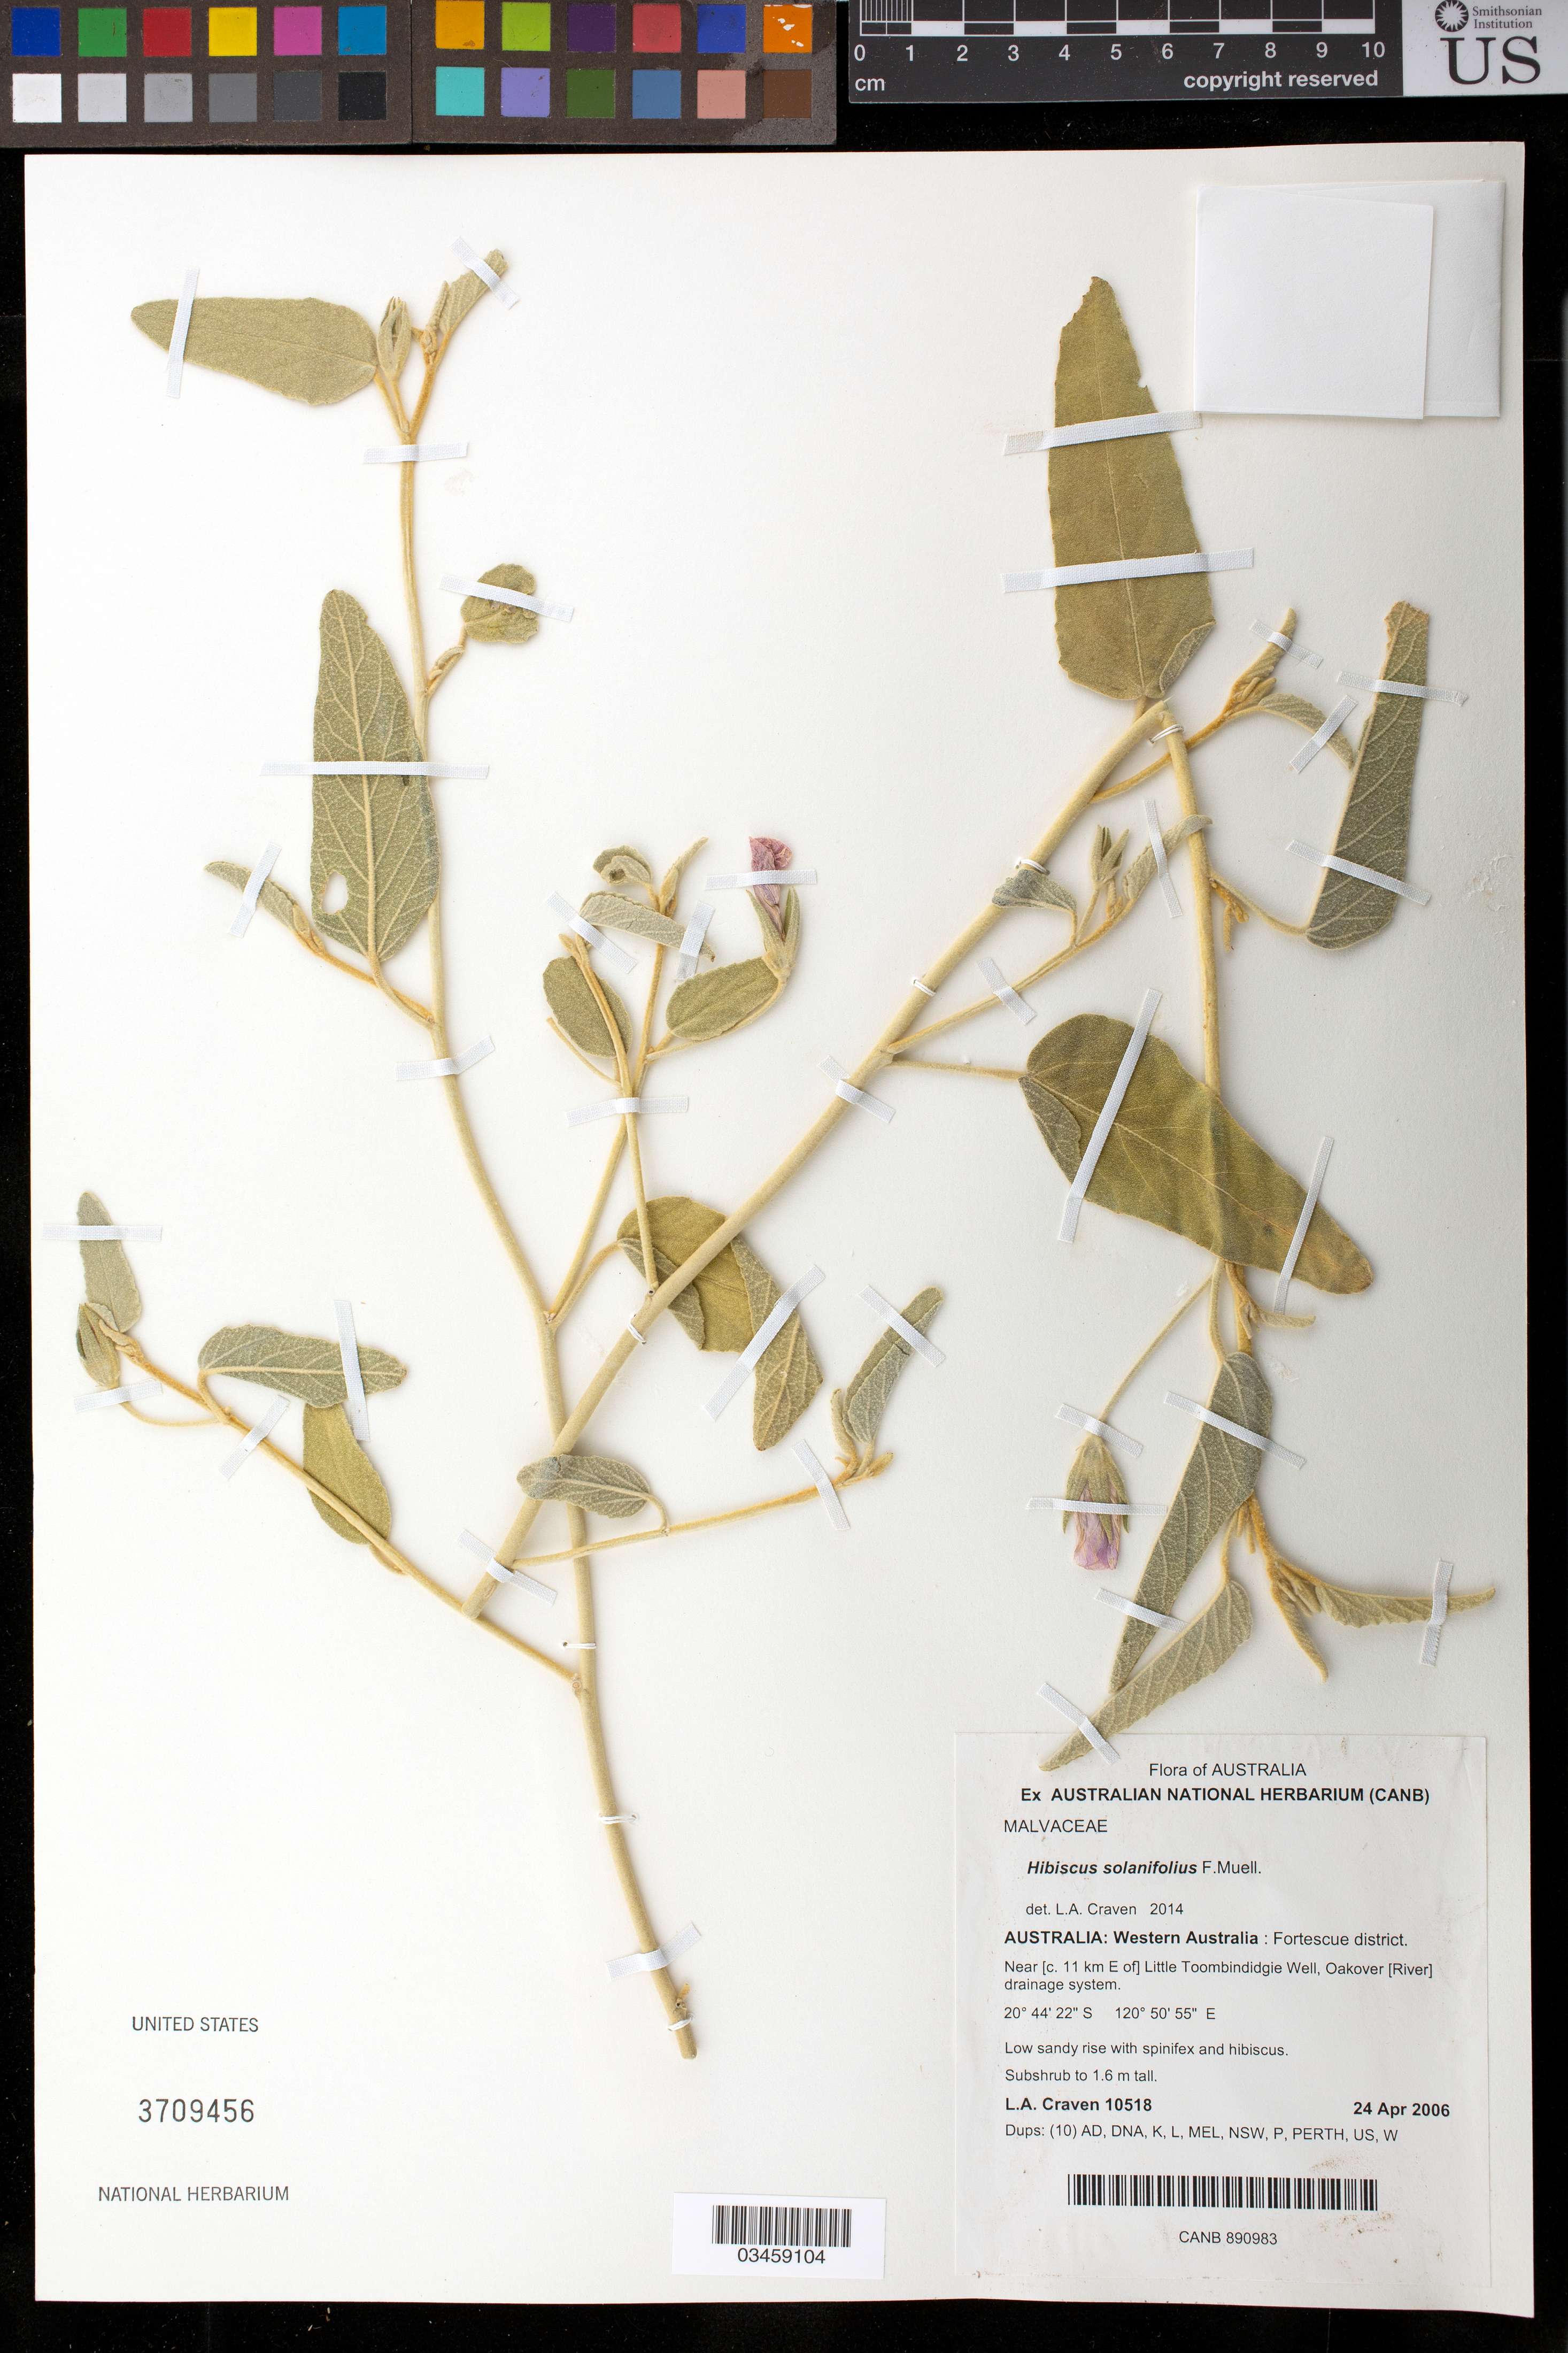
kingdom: Plantae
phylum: Tracheophyta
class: Magnoliopsida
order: Malvales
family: Malvaceae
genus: Hibiscus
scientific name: Hibiscus solanifolius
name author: F. Muell.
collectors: L. A. Craven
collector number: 10518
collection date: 2006-04-24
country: Australia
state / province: Western Australia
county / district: Fortescue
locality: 11 km E of Little Toombindidgie Well, Oakover River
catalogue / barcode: US 3709456